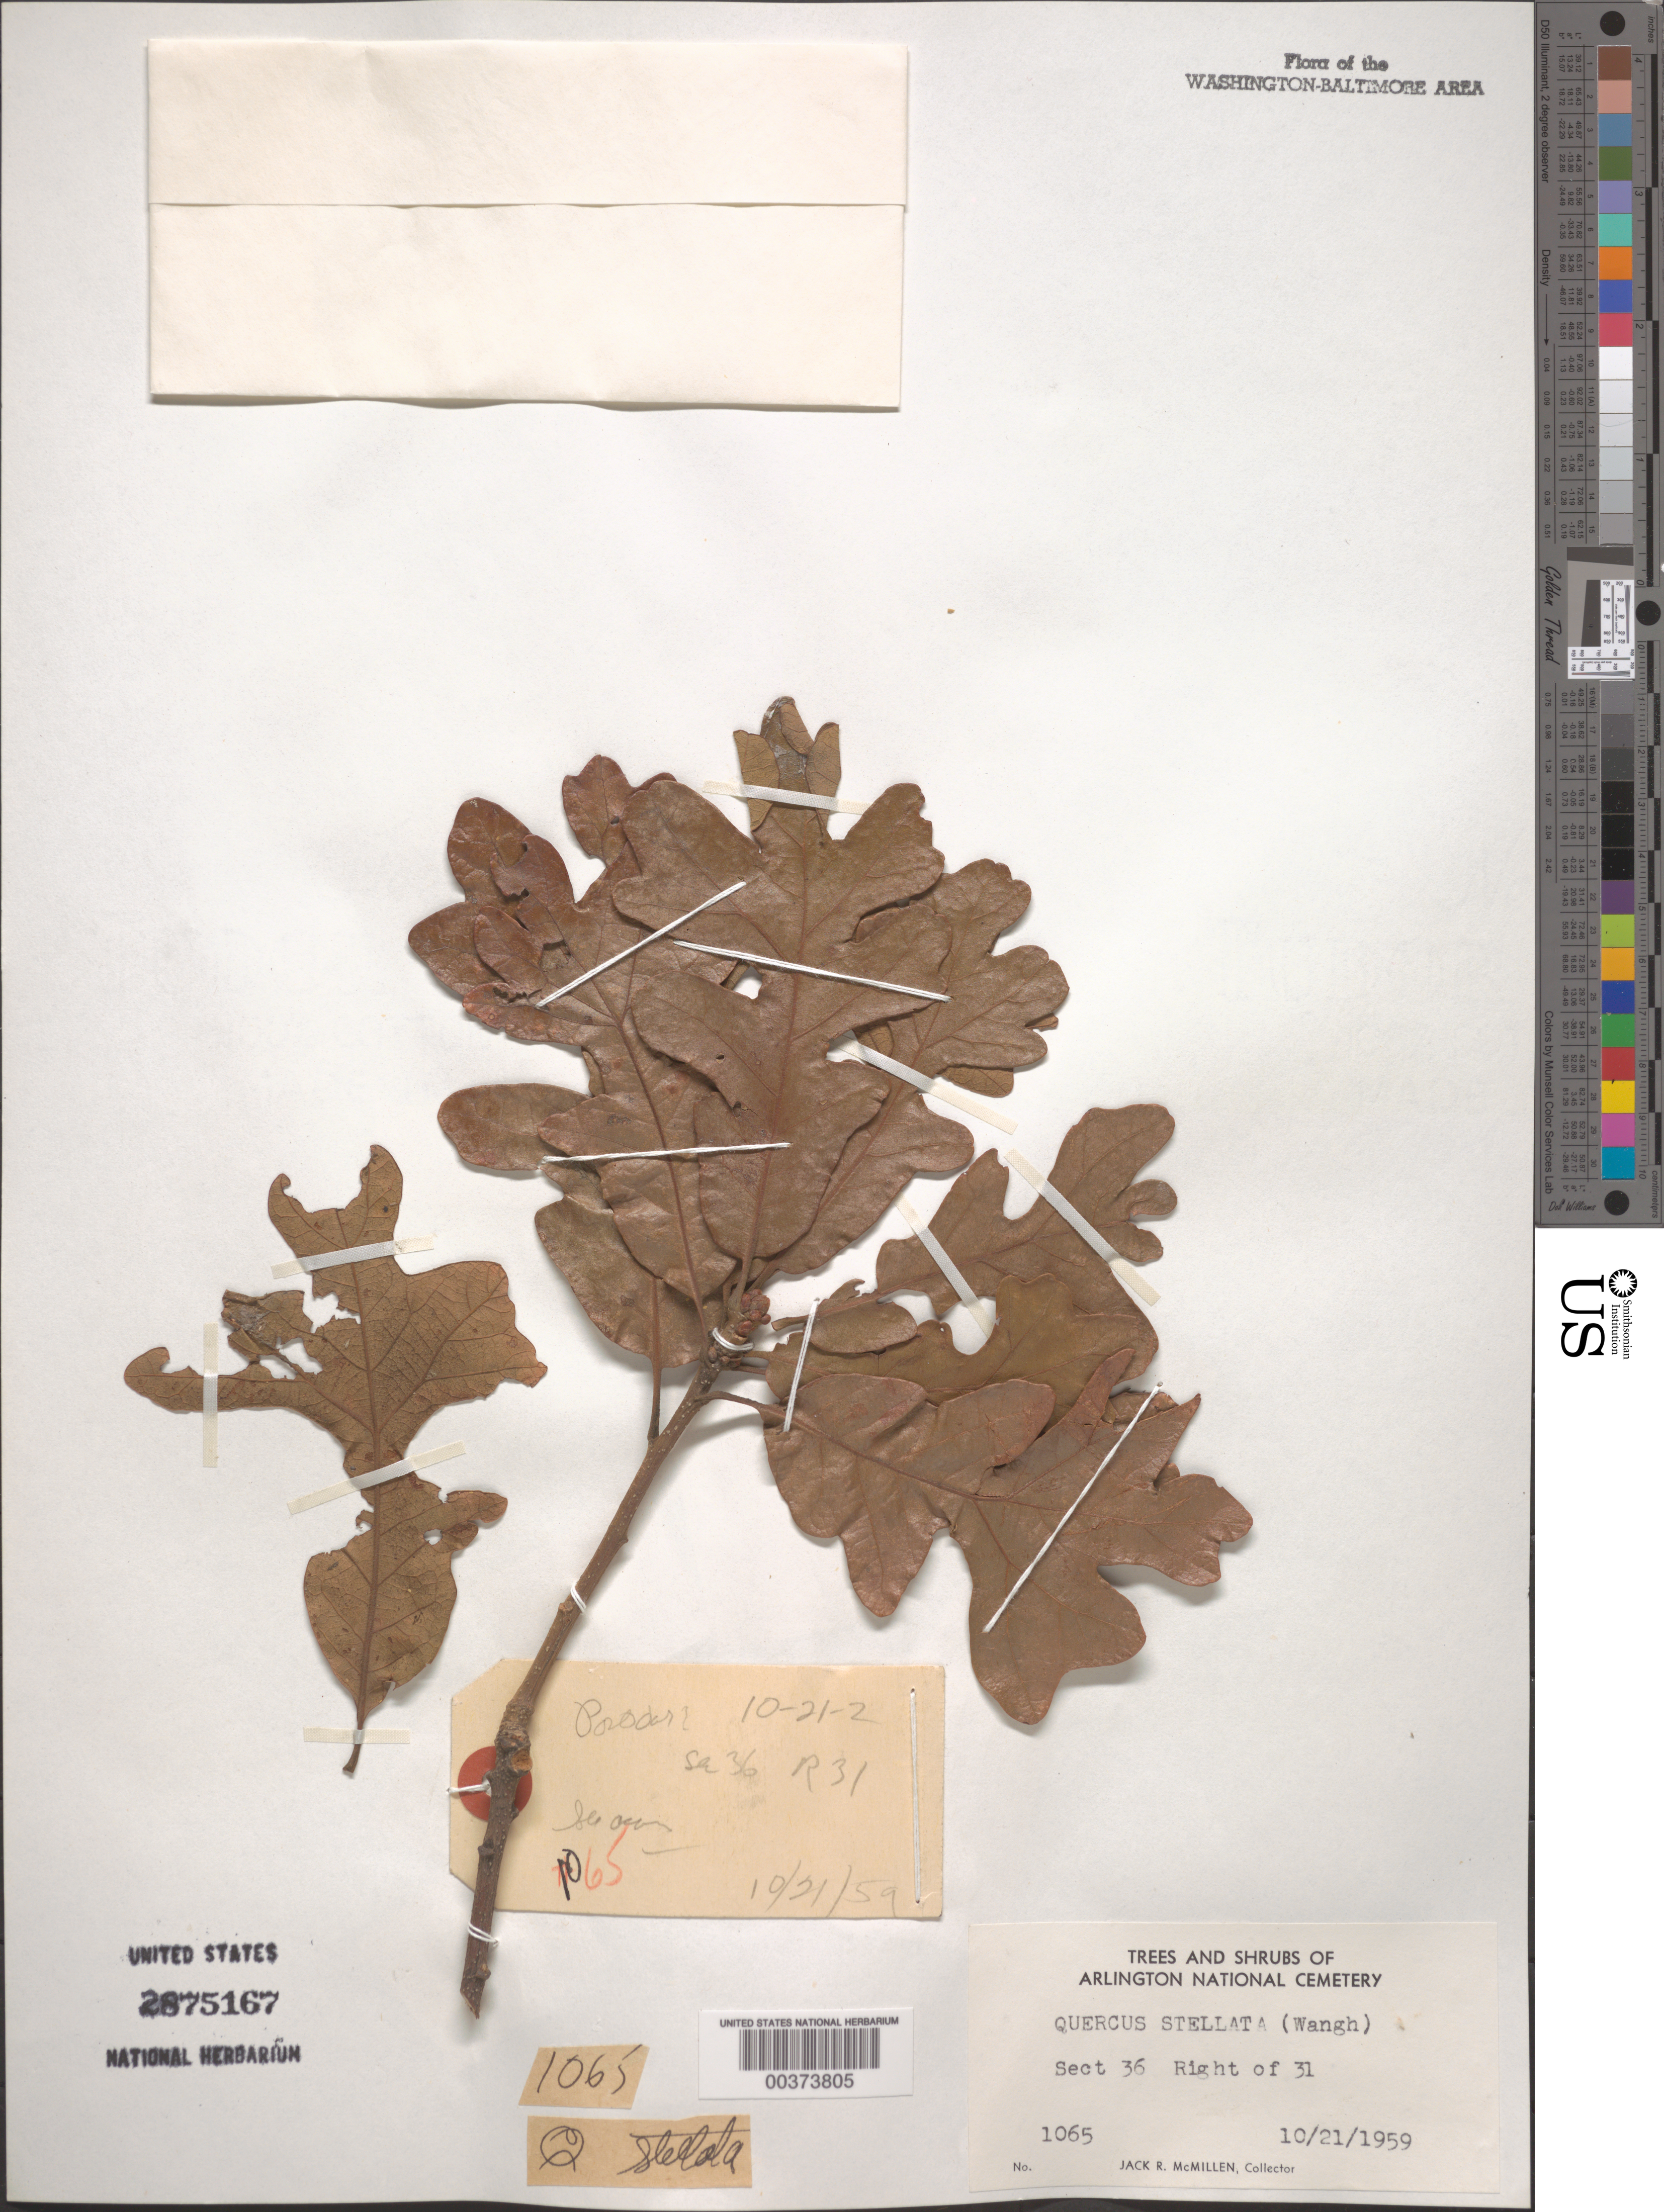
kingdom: Plantae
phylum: Tracheophyta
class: Magnoliopsida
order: Fagales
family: Fagaceae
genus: Quercus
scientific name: Quercus stellata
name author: Wangenh.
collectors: J. McMillen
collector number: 1065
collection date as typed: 21 Oct 1959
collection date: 1959-10-21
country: United States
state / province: Virginia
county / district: Arlington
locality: Arlington National Cemetery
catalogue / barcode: US 2875167